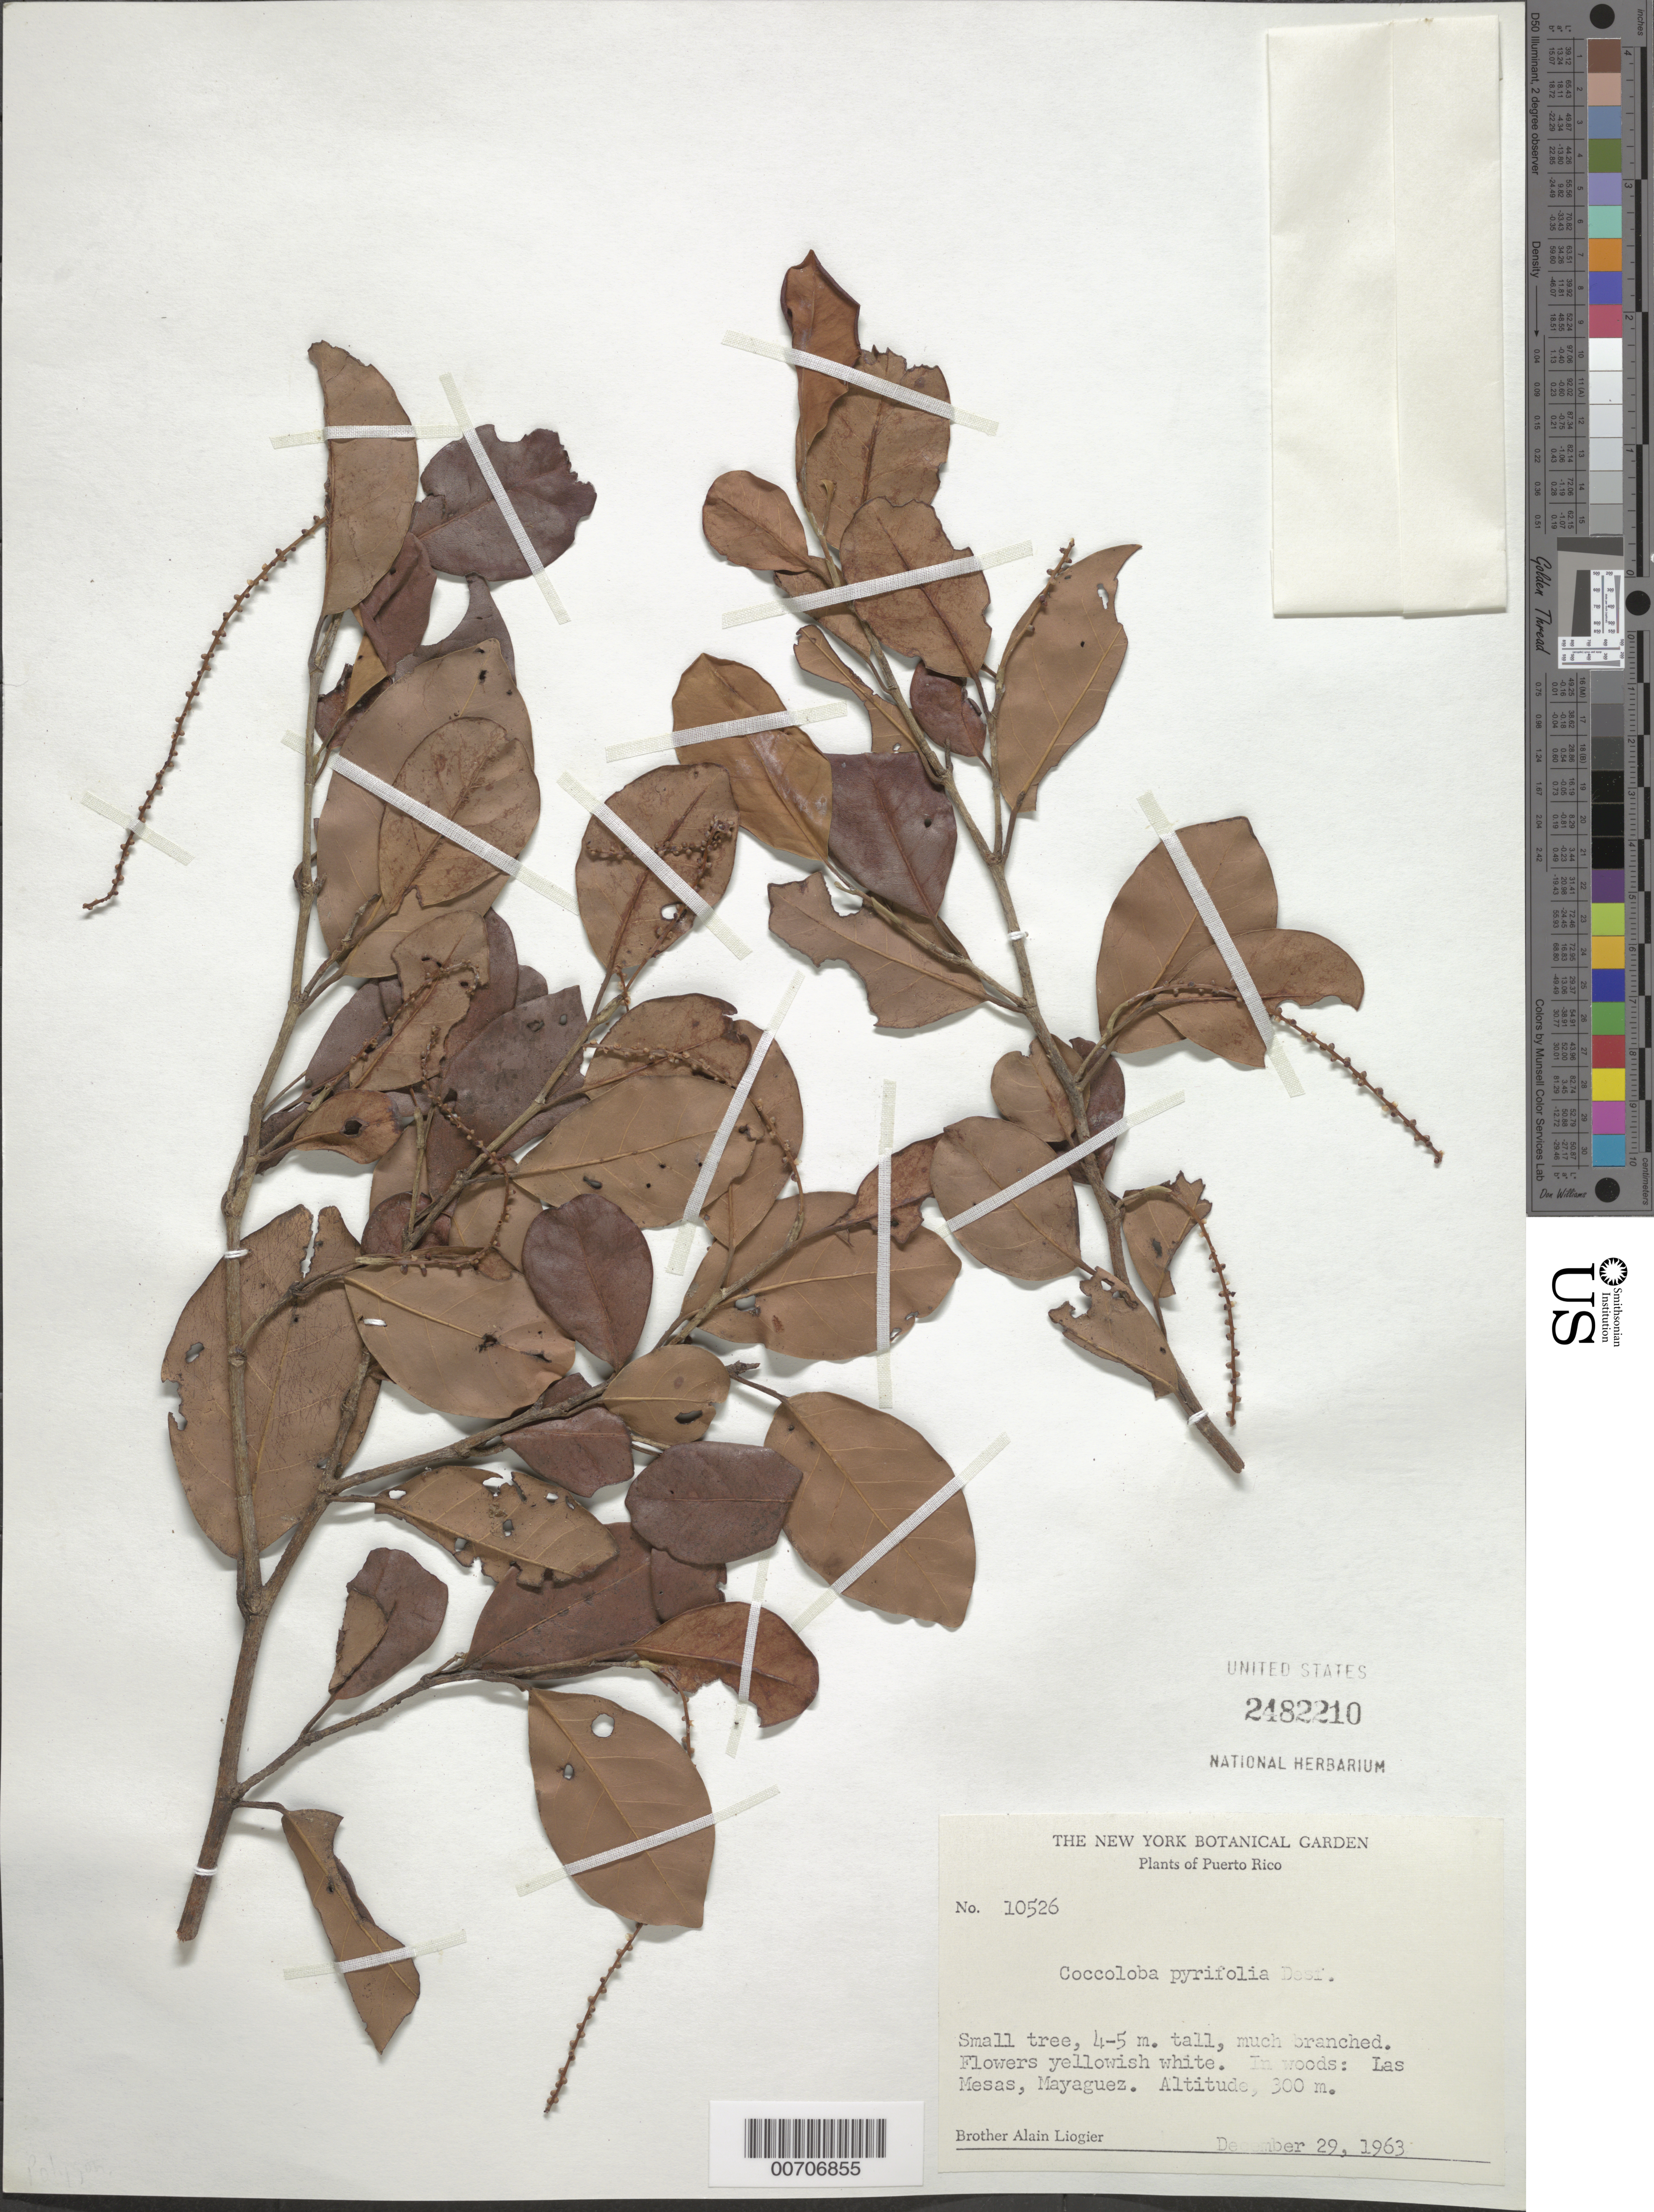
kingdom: Plantae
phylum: Tracheophyta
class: Magnoliopsida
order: Caryophyllales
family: Polygonaceae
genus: Coccoloba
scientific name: Coccoloba pyrifolia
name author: Desf.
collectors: A. H. Liogier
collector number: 10526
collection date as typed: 29 Dec 1963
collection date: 1963-12-29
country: Puerto Rico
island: Greater Antilles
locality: Las Mesas, Mayaguez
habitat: In woods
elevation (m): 300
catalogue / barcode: US 2482210